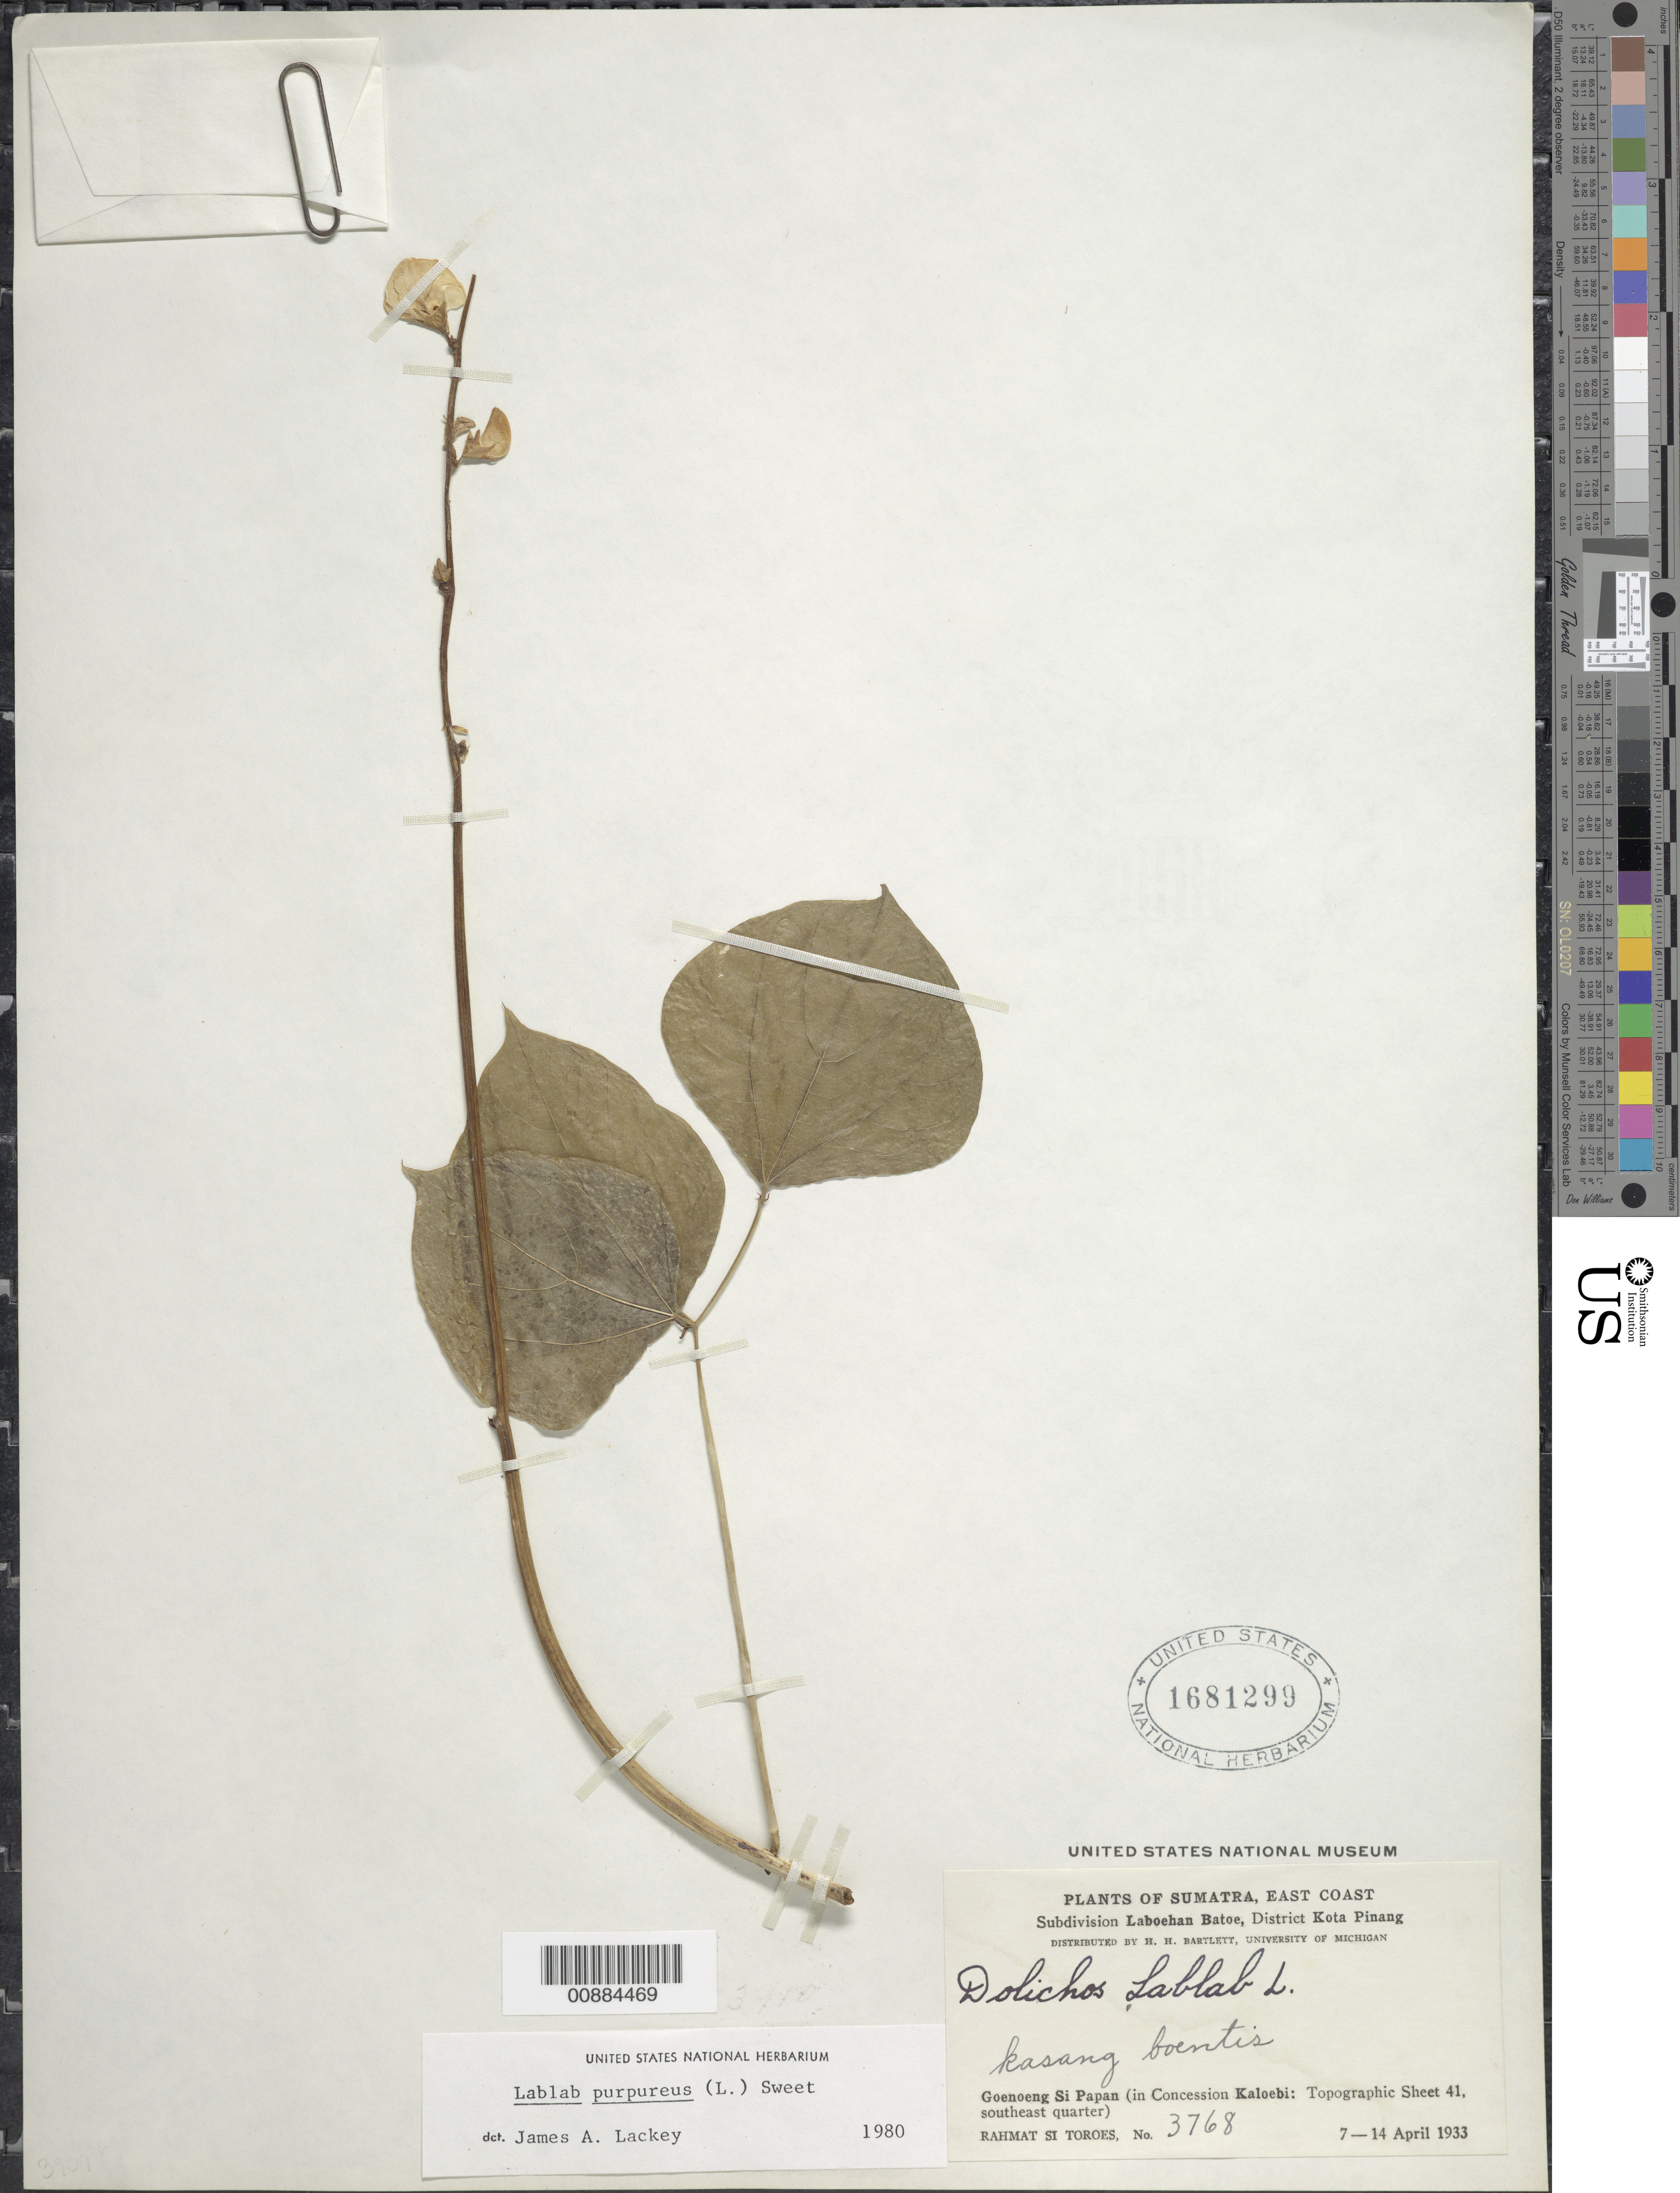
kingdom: Plantae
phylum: Tracheophyta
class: Magnoliopsida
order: Fabales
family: Fabaceae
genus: Lablab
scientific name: Lablab purpureus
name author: (L.) Sweet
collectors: Rahmat Si Boeea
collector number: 3768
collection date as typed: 07 Apr 1933 to 14 Apr 1933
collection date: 1933-04-07/1933-04-14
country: Indonesia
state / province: East Sumatra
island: Sumatra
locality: Subdivision Laboehan Batoe, District Kota Pinang. Goenoeng Si Papan (in consession Kaleobi: Tropographic Sheet 41, southeast quarter.)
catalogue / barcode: US 1681299